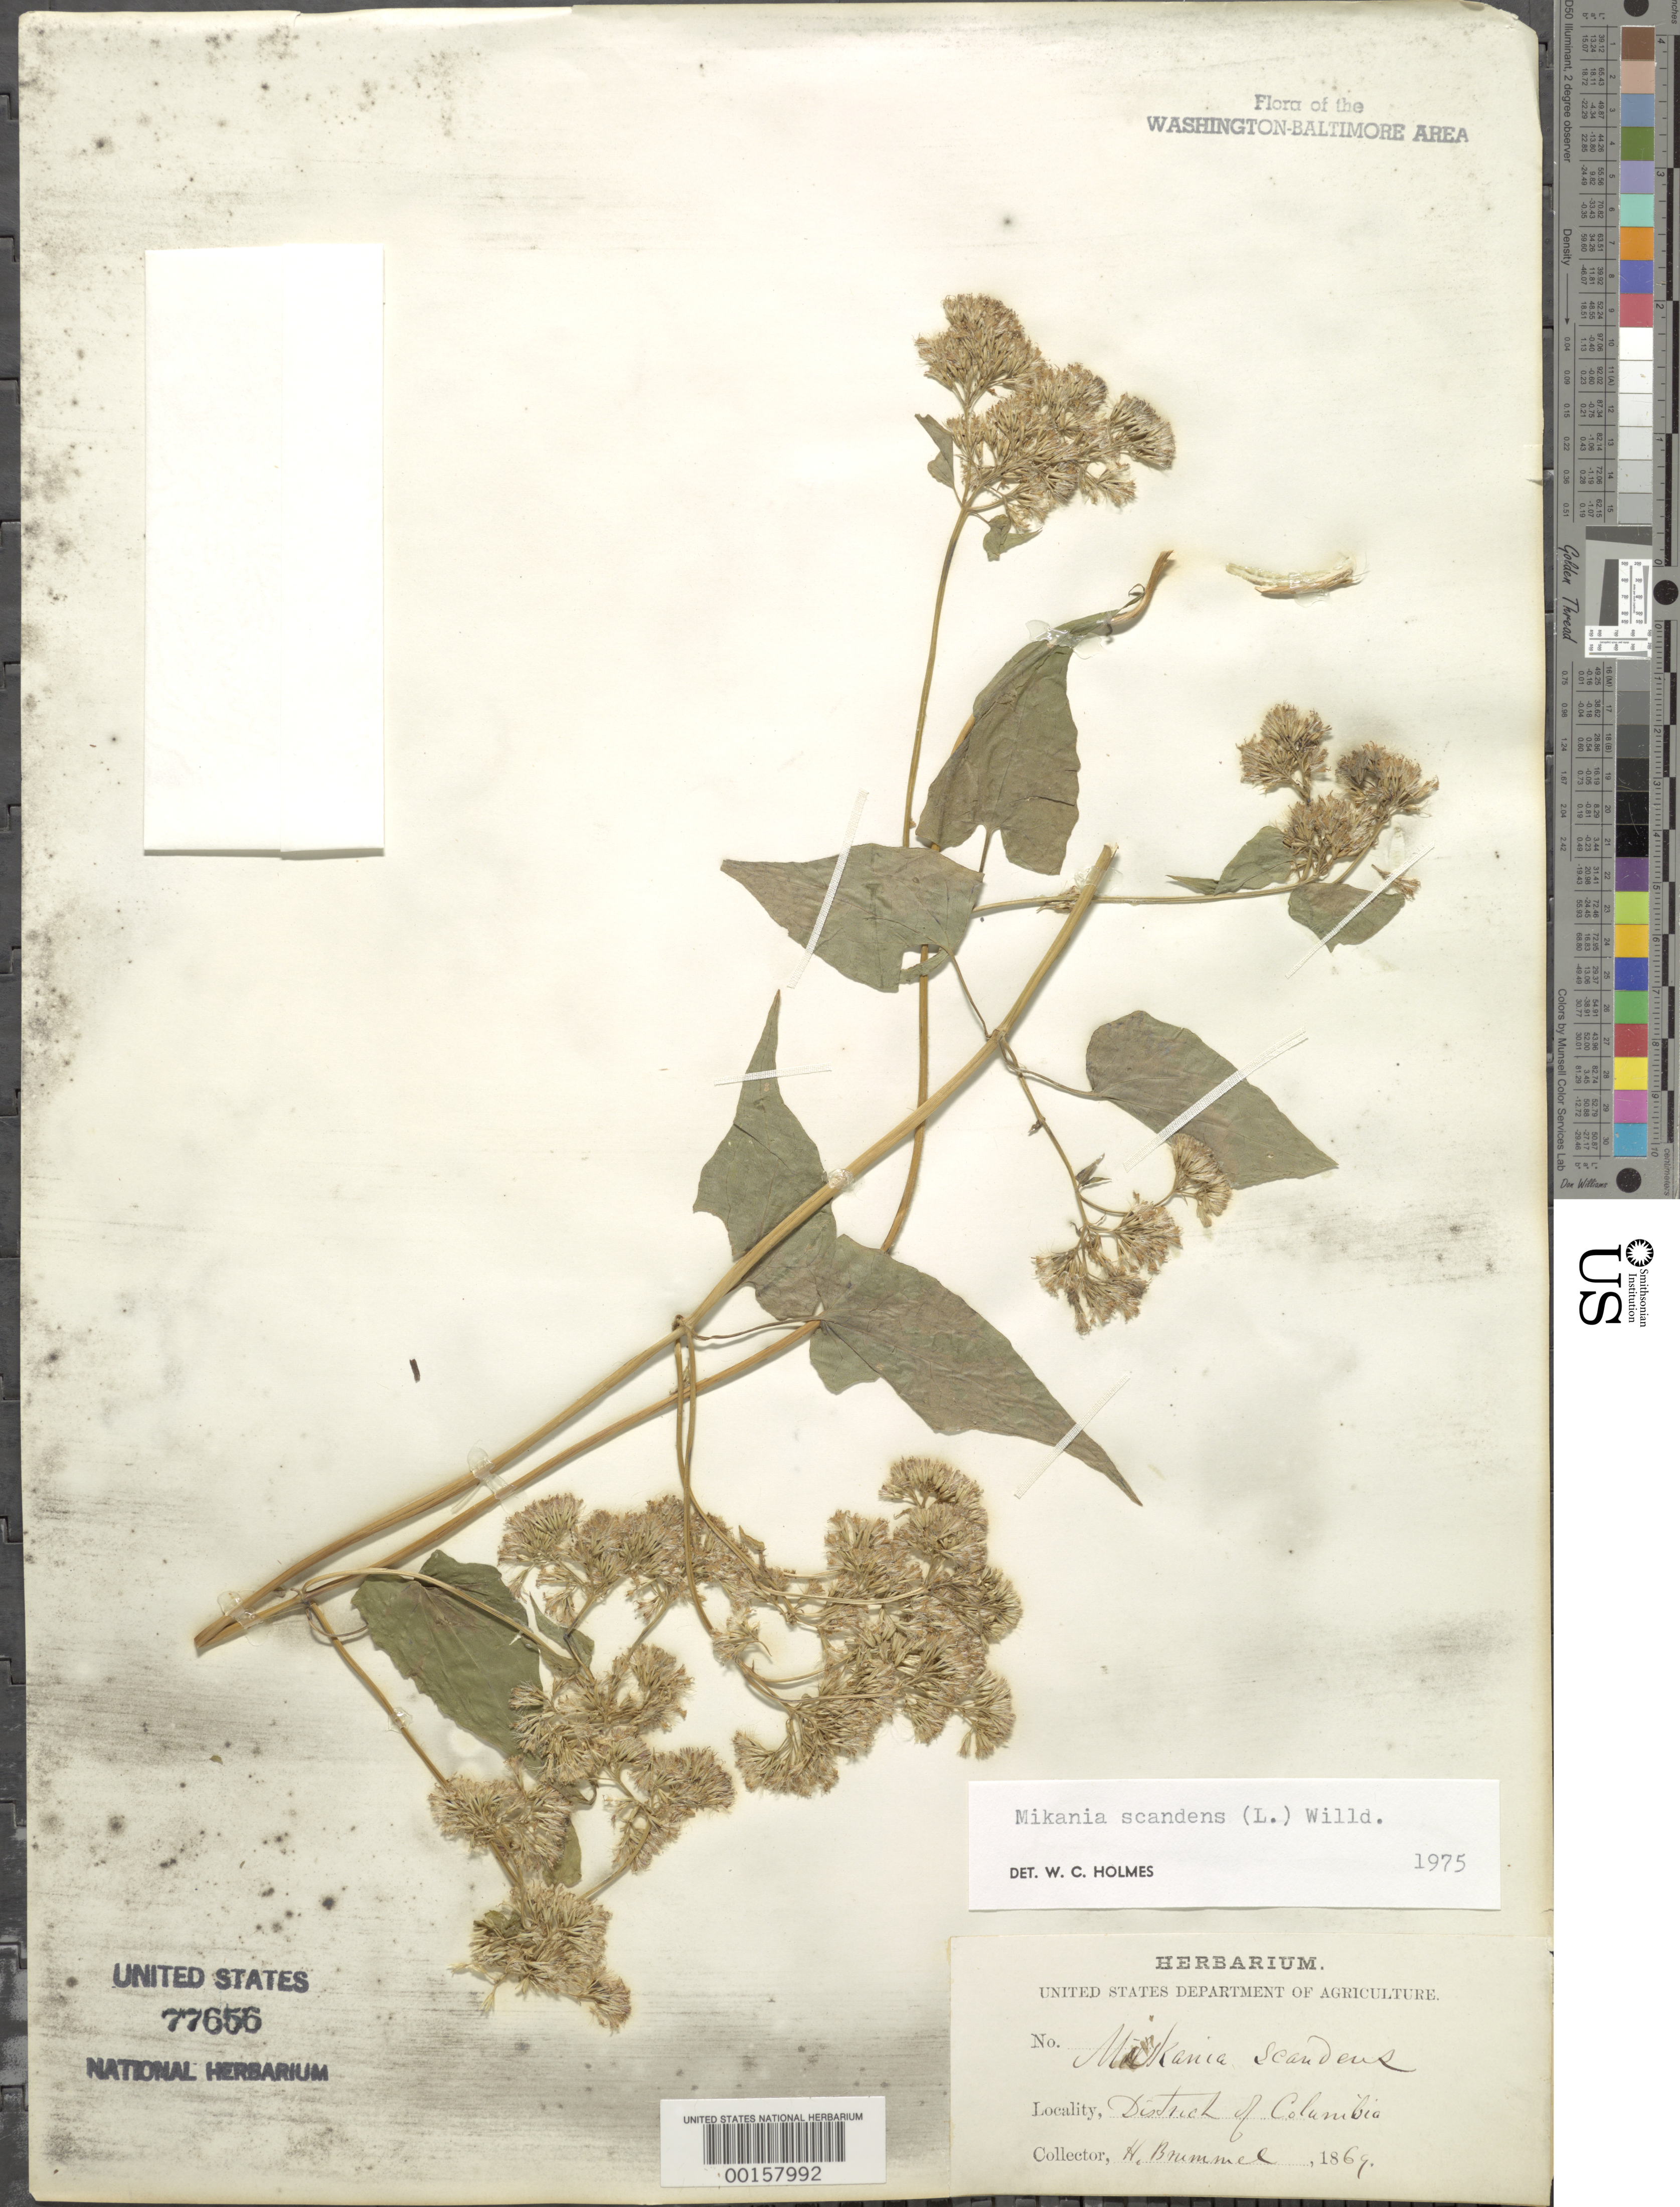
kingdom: Plantae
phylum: Tracheophyta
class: Magnoliopsida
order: Asterales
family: Asteraceae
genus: Mikania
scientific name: Mikania scandens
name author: (L.) Willd.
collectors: H. Brummel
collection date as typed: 1869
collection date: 1869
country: United States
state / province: District of Columbia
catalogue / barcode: US 77656